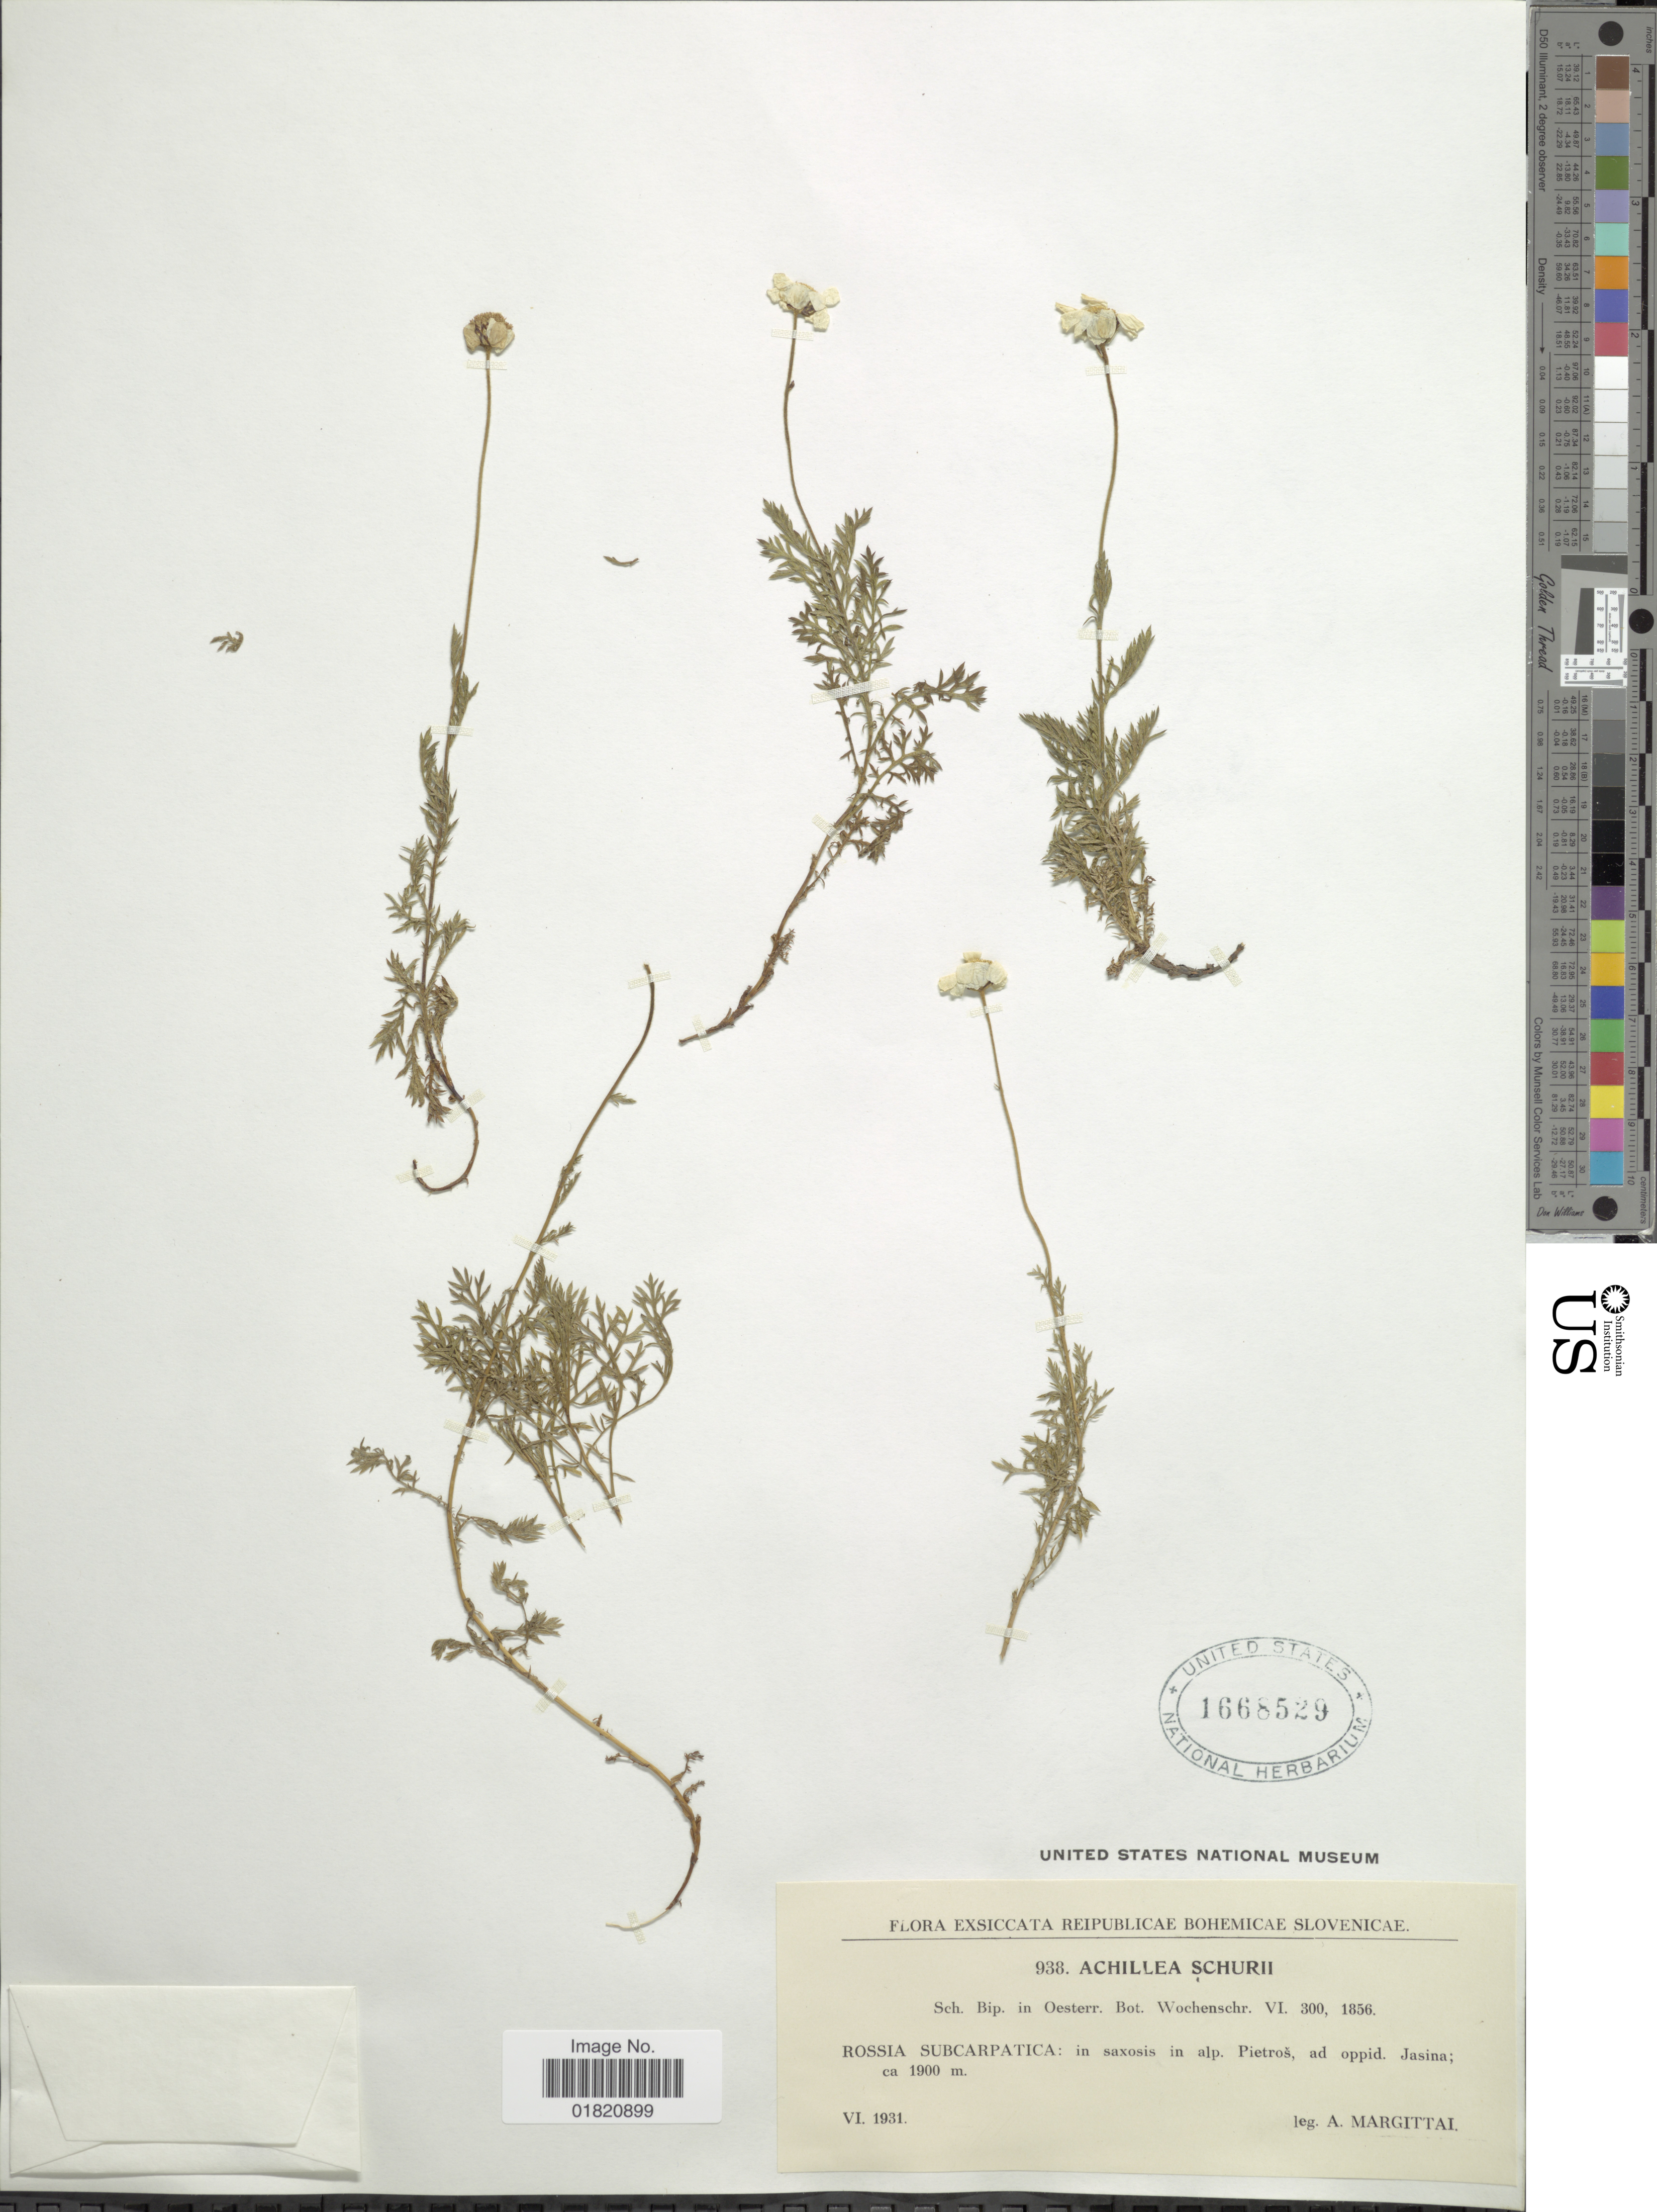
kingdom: Plantae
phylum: Tracheophyta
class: Magnoliopsida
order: Asterales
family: Asteraceae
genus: Achillea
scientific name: Achillea schurii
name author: Sch. Bip.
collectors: A. Margittal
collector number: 938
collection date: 1931-06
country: Slovakia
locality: Reipublicae Bohemicae Slovenicae. Rossia Subcarpatica: in saxosis in alp. Pietros, ad oppid. Jasina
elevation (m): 1900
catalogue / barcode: US 1668529